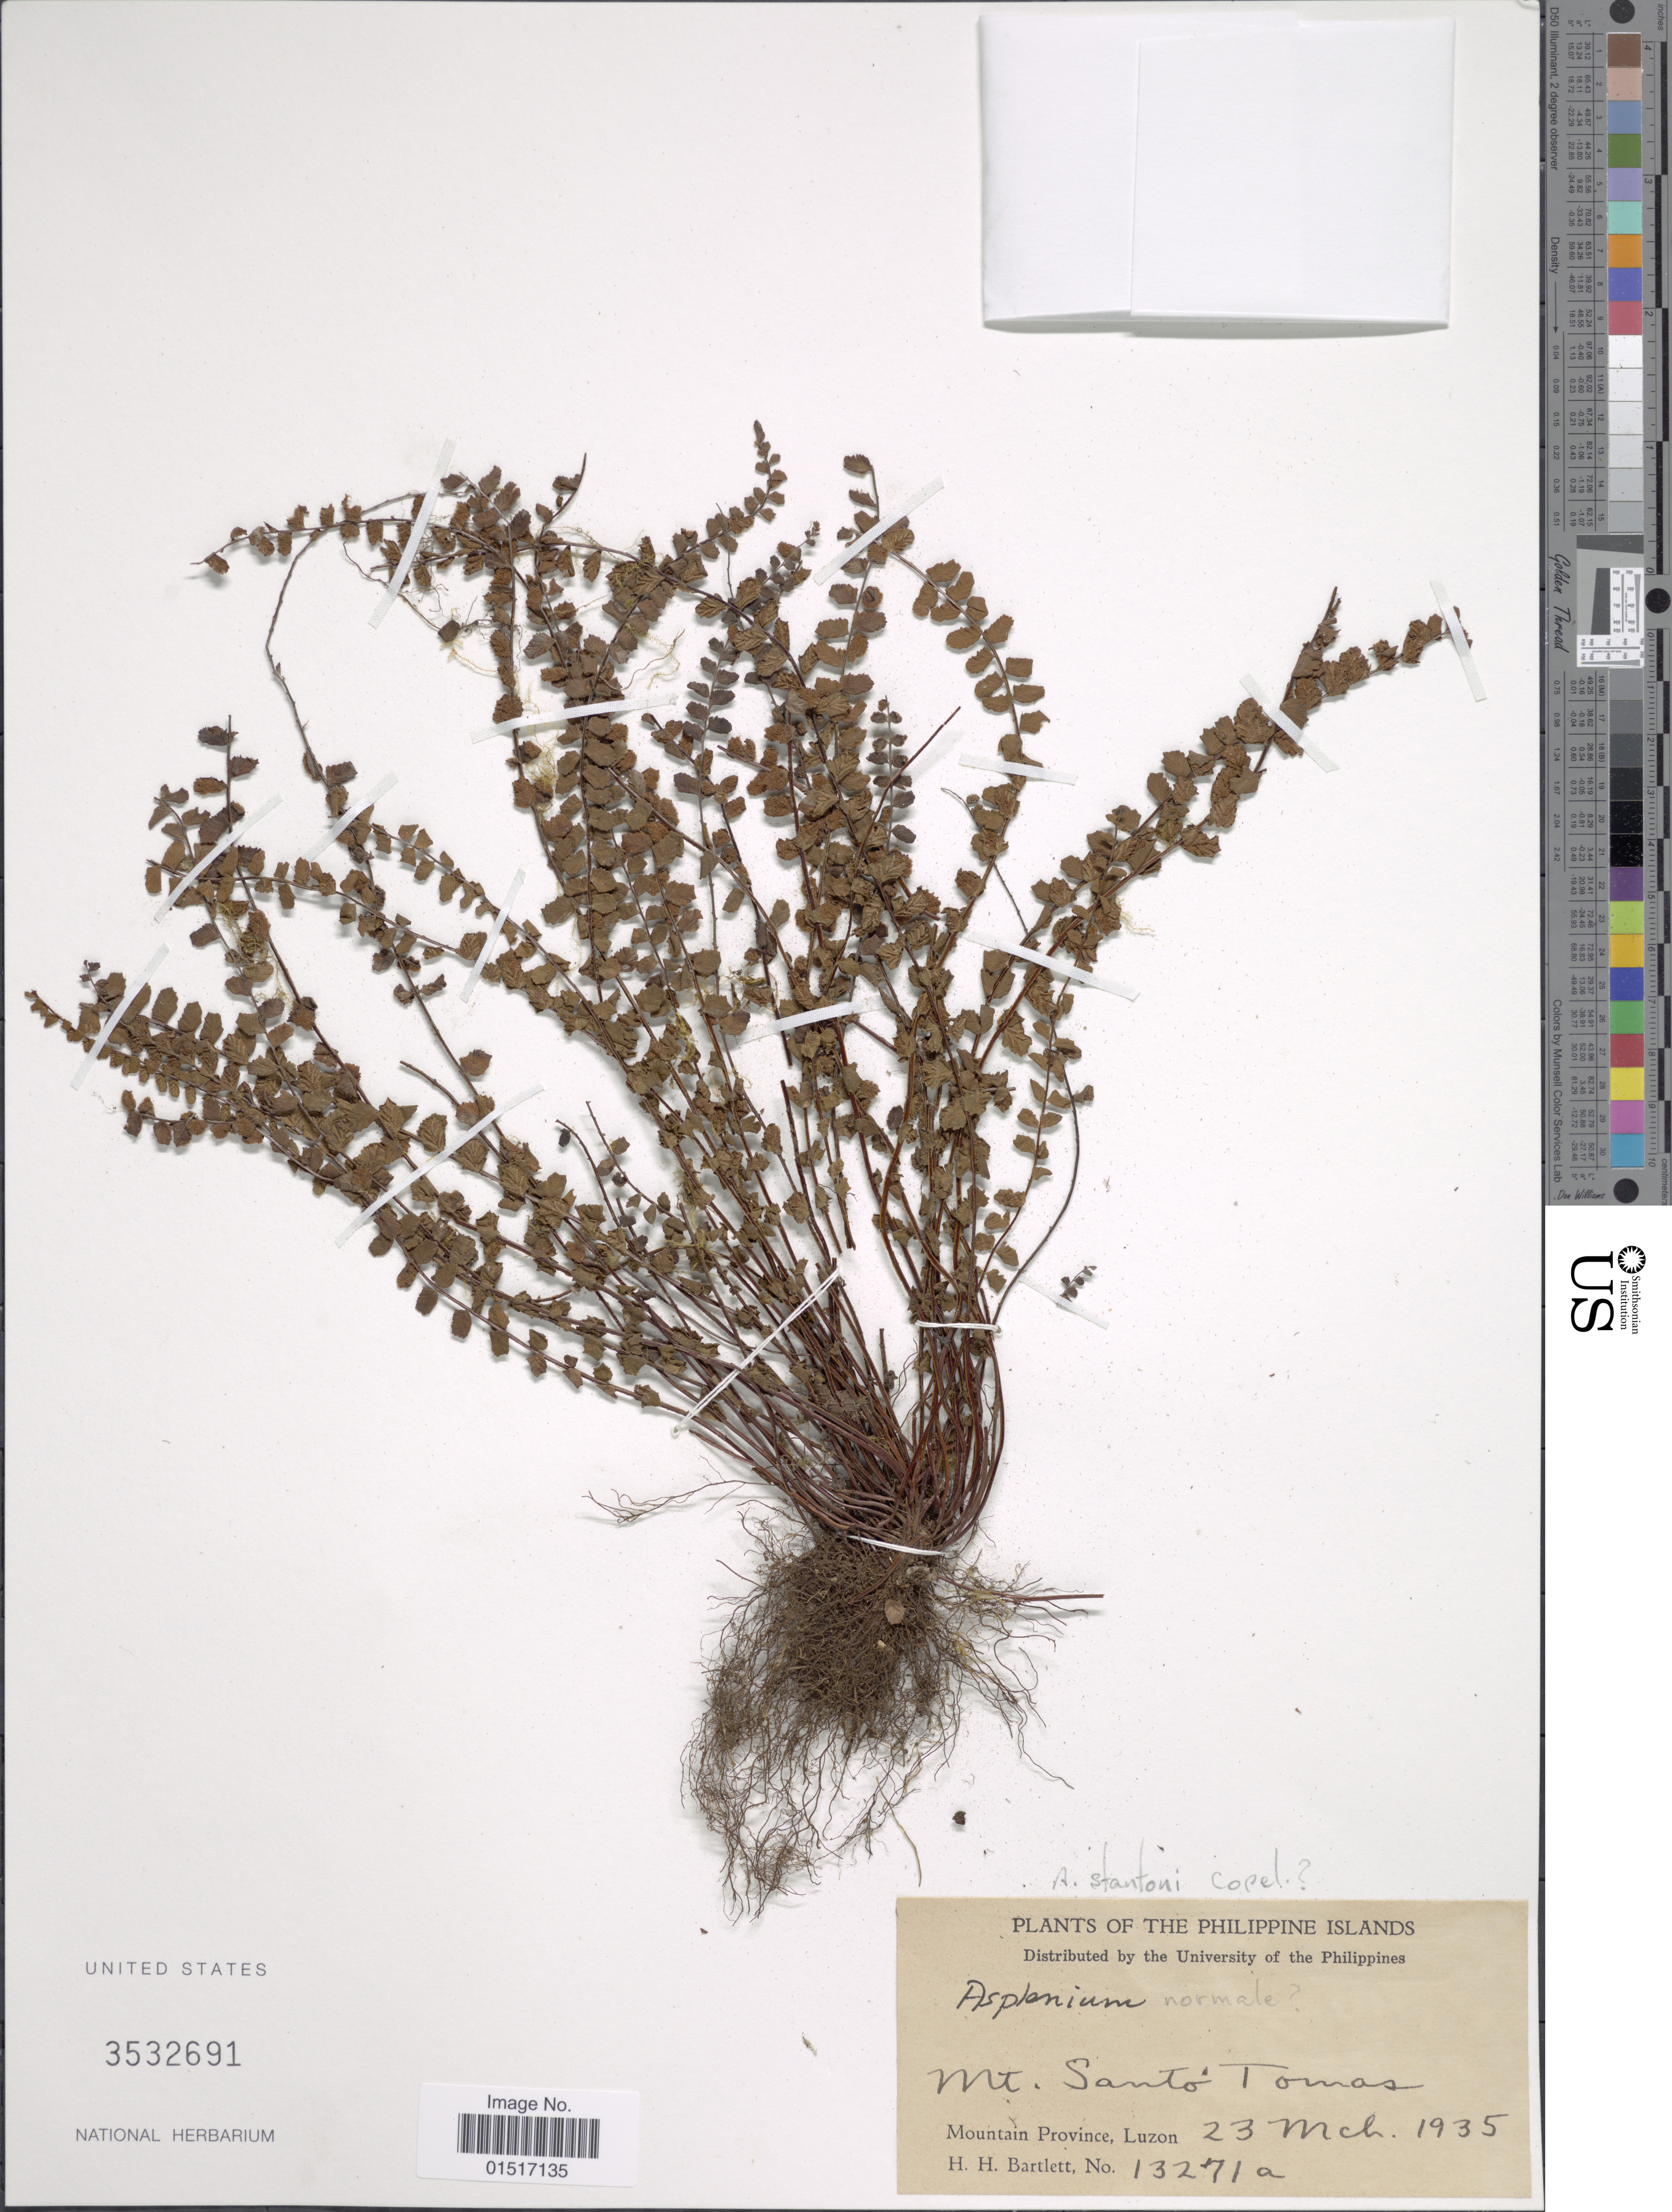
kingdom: Plantae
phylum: Tracheophyta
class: Polypodiopsida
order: Polypodiales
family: Aspleniaceae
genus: Asplenium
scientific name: Asplenium stauntonii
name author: Copel.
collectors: H. H. Bartlett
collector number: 13271a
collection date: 1935-03-23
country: Philippines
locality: Mt. Santo Tomas. Mountain Province, Luzon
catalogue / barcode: US 3532691